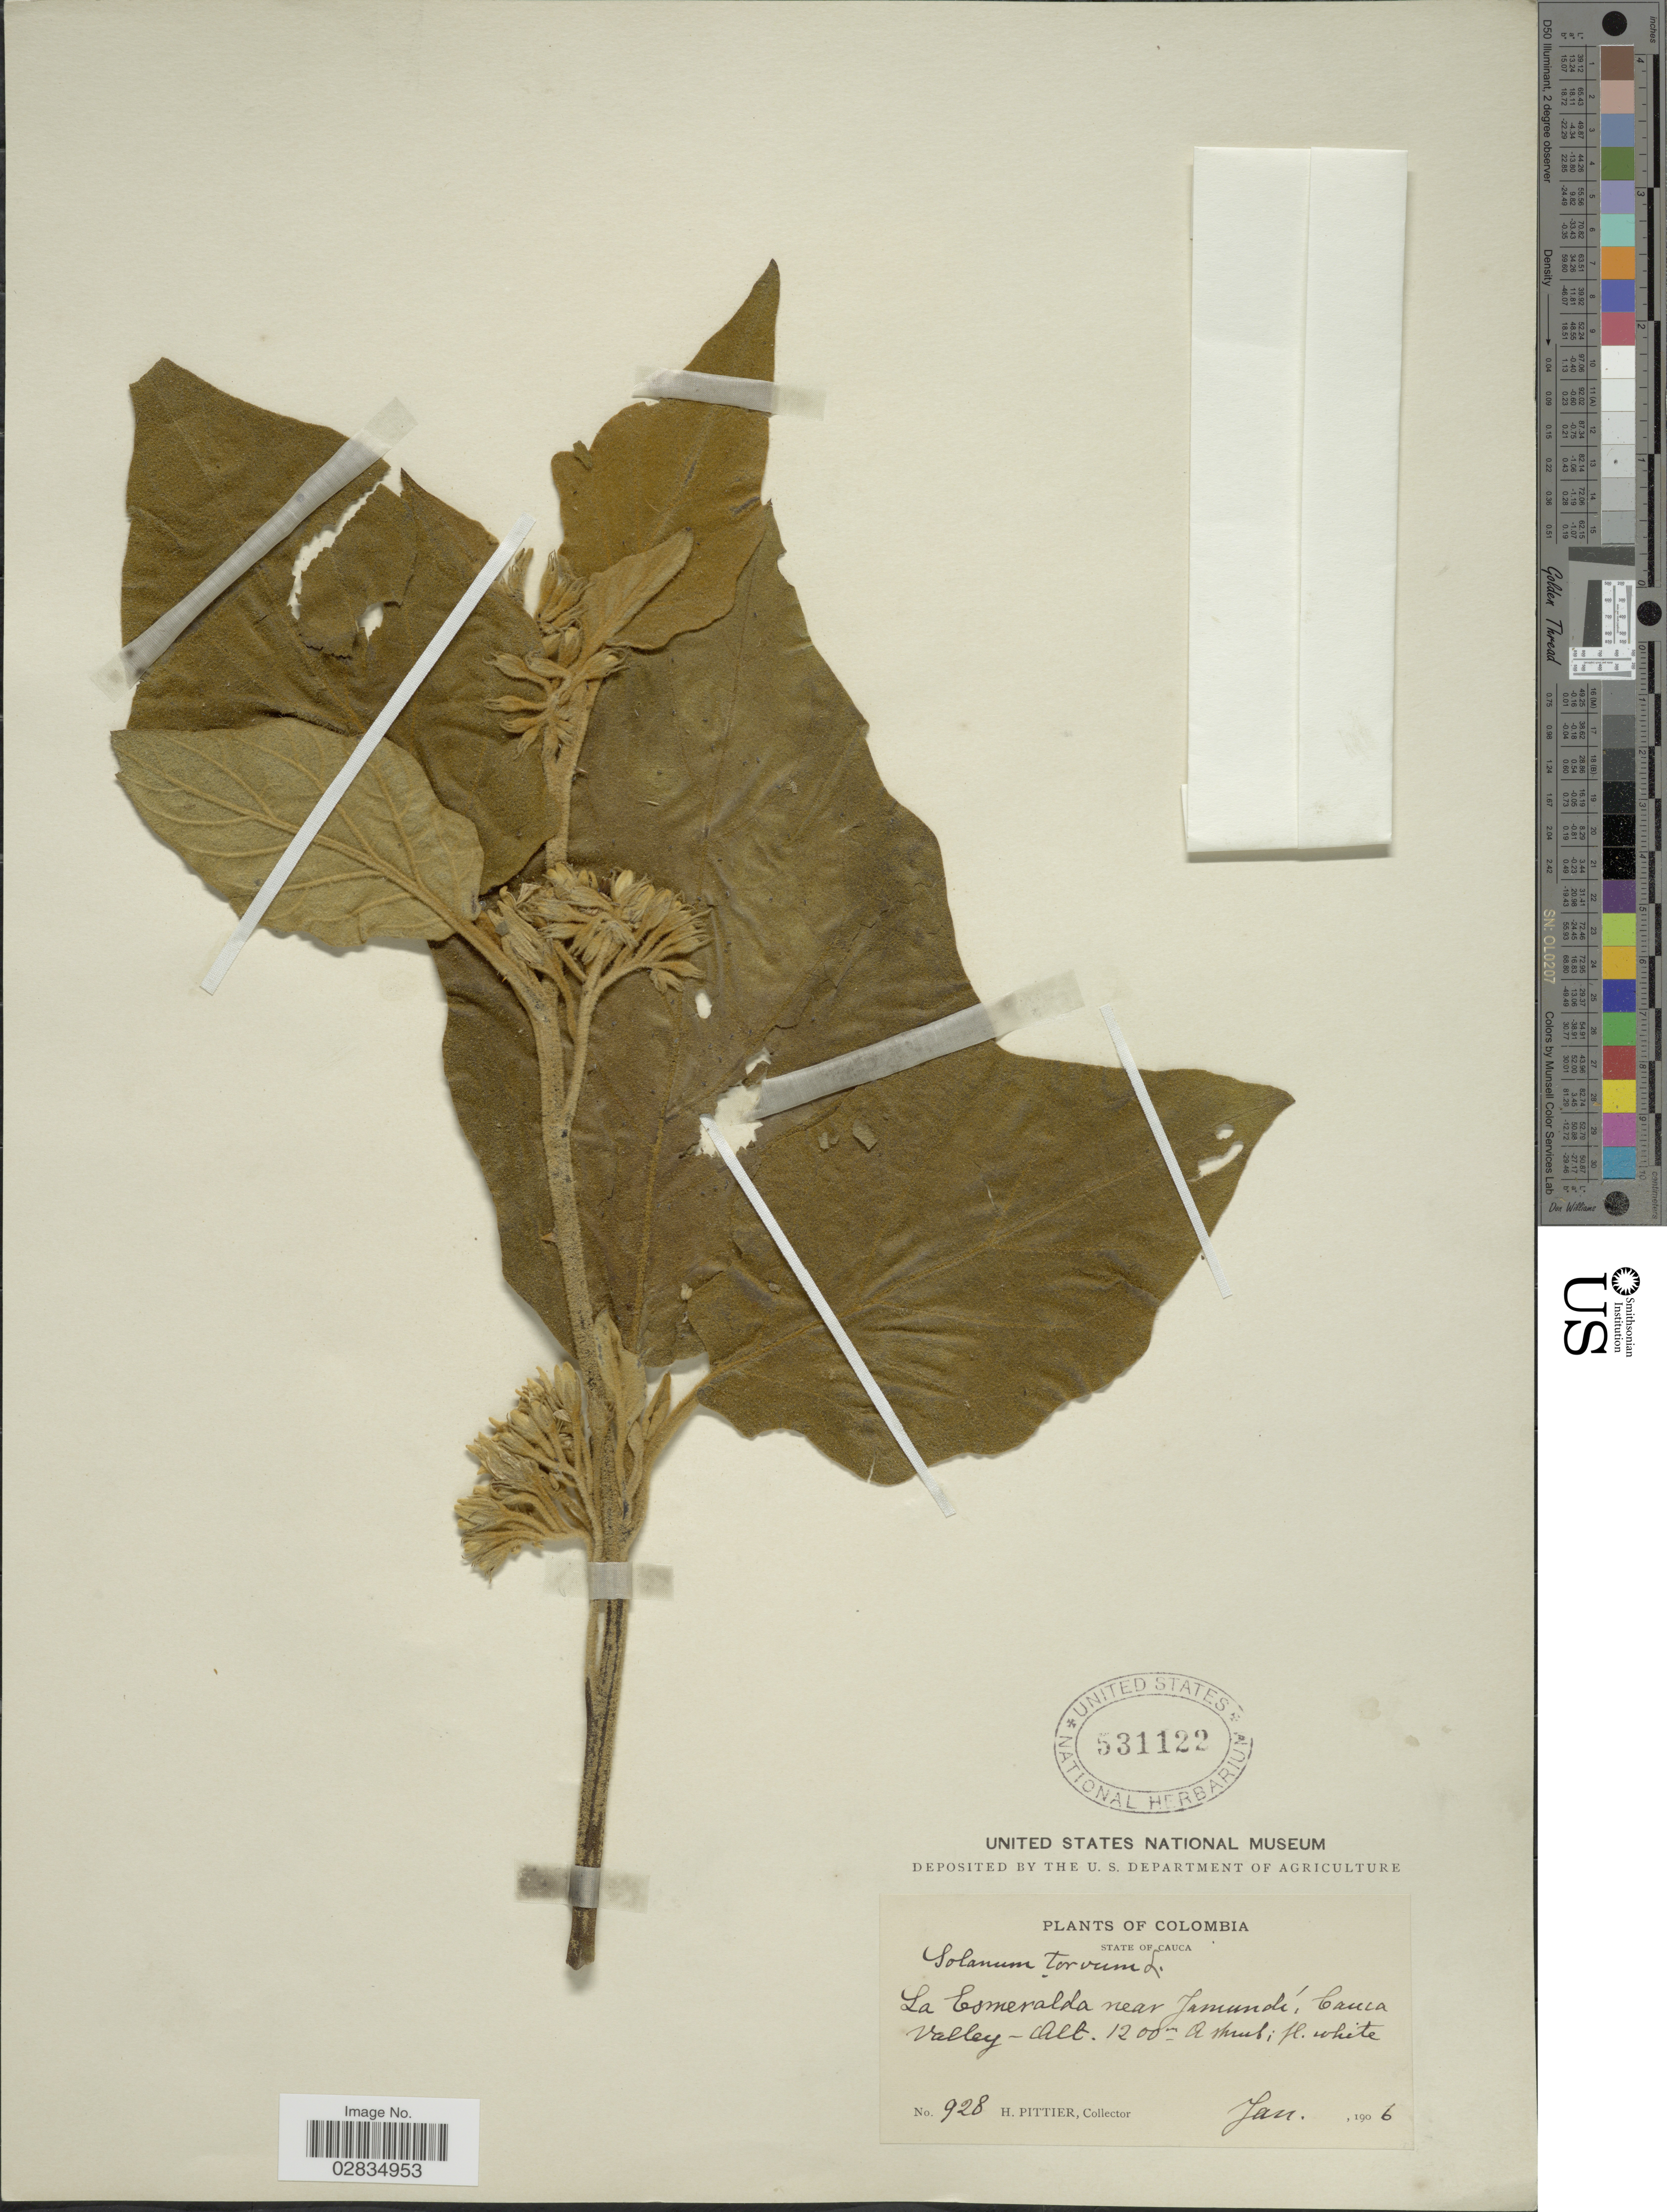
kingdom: Plantae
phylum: Tracheophyta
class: Magnoliopsida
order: Solanales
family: Solanaceae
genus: Solanum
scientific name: Solanum torvum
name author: Sw.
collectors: H. F. Pittier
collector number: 928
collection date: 1906-01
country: Colombia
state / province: Cauca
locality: La Esmeralda near Jamundé, Cauca Valley.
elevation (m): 1200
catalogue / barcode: US 531122